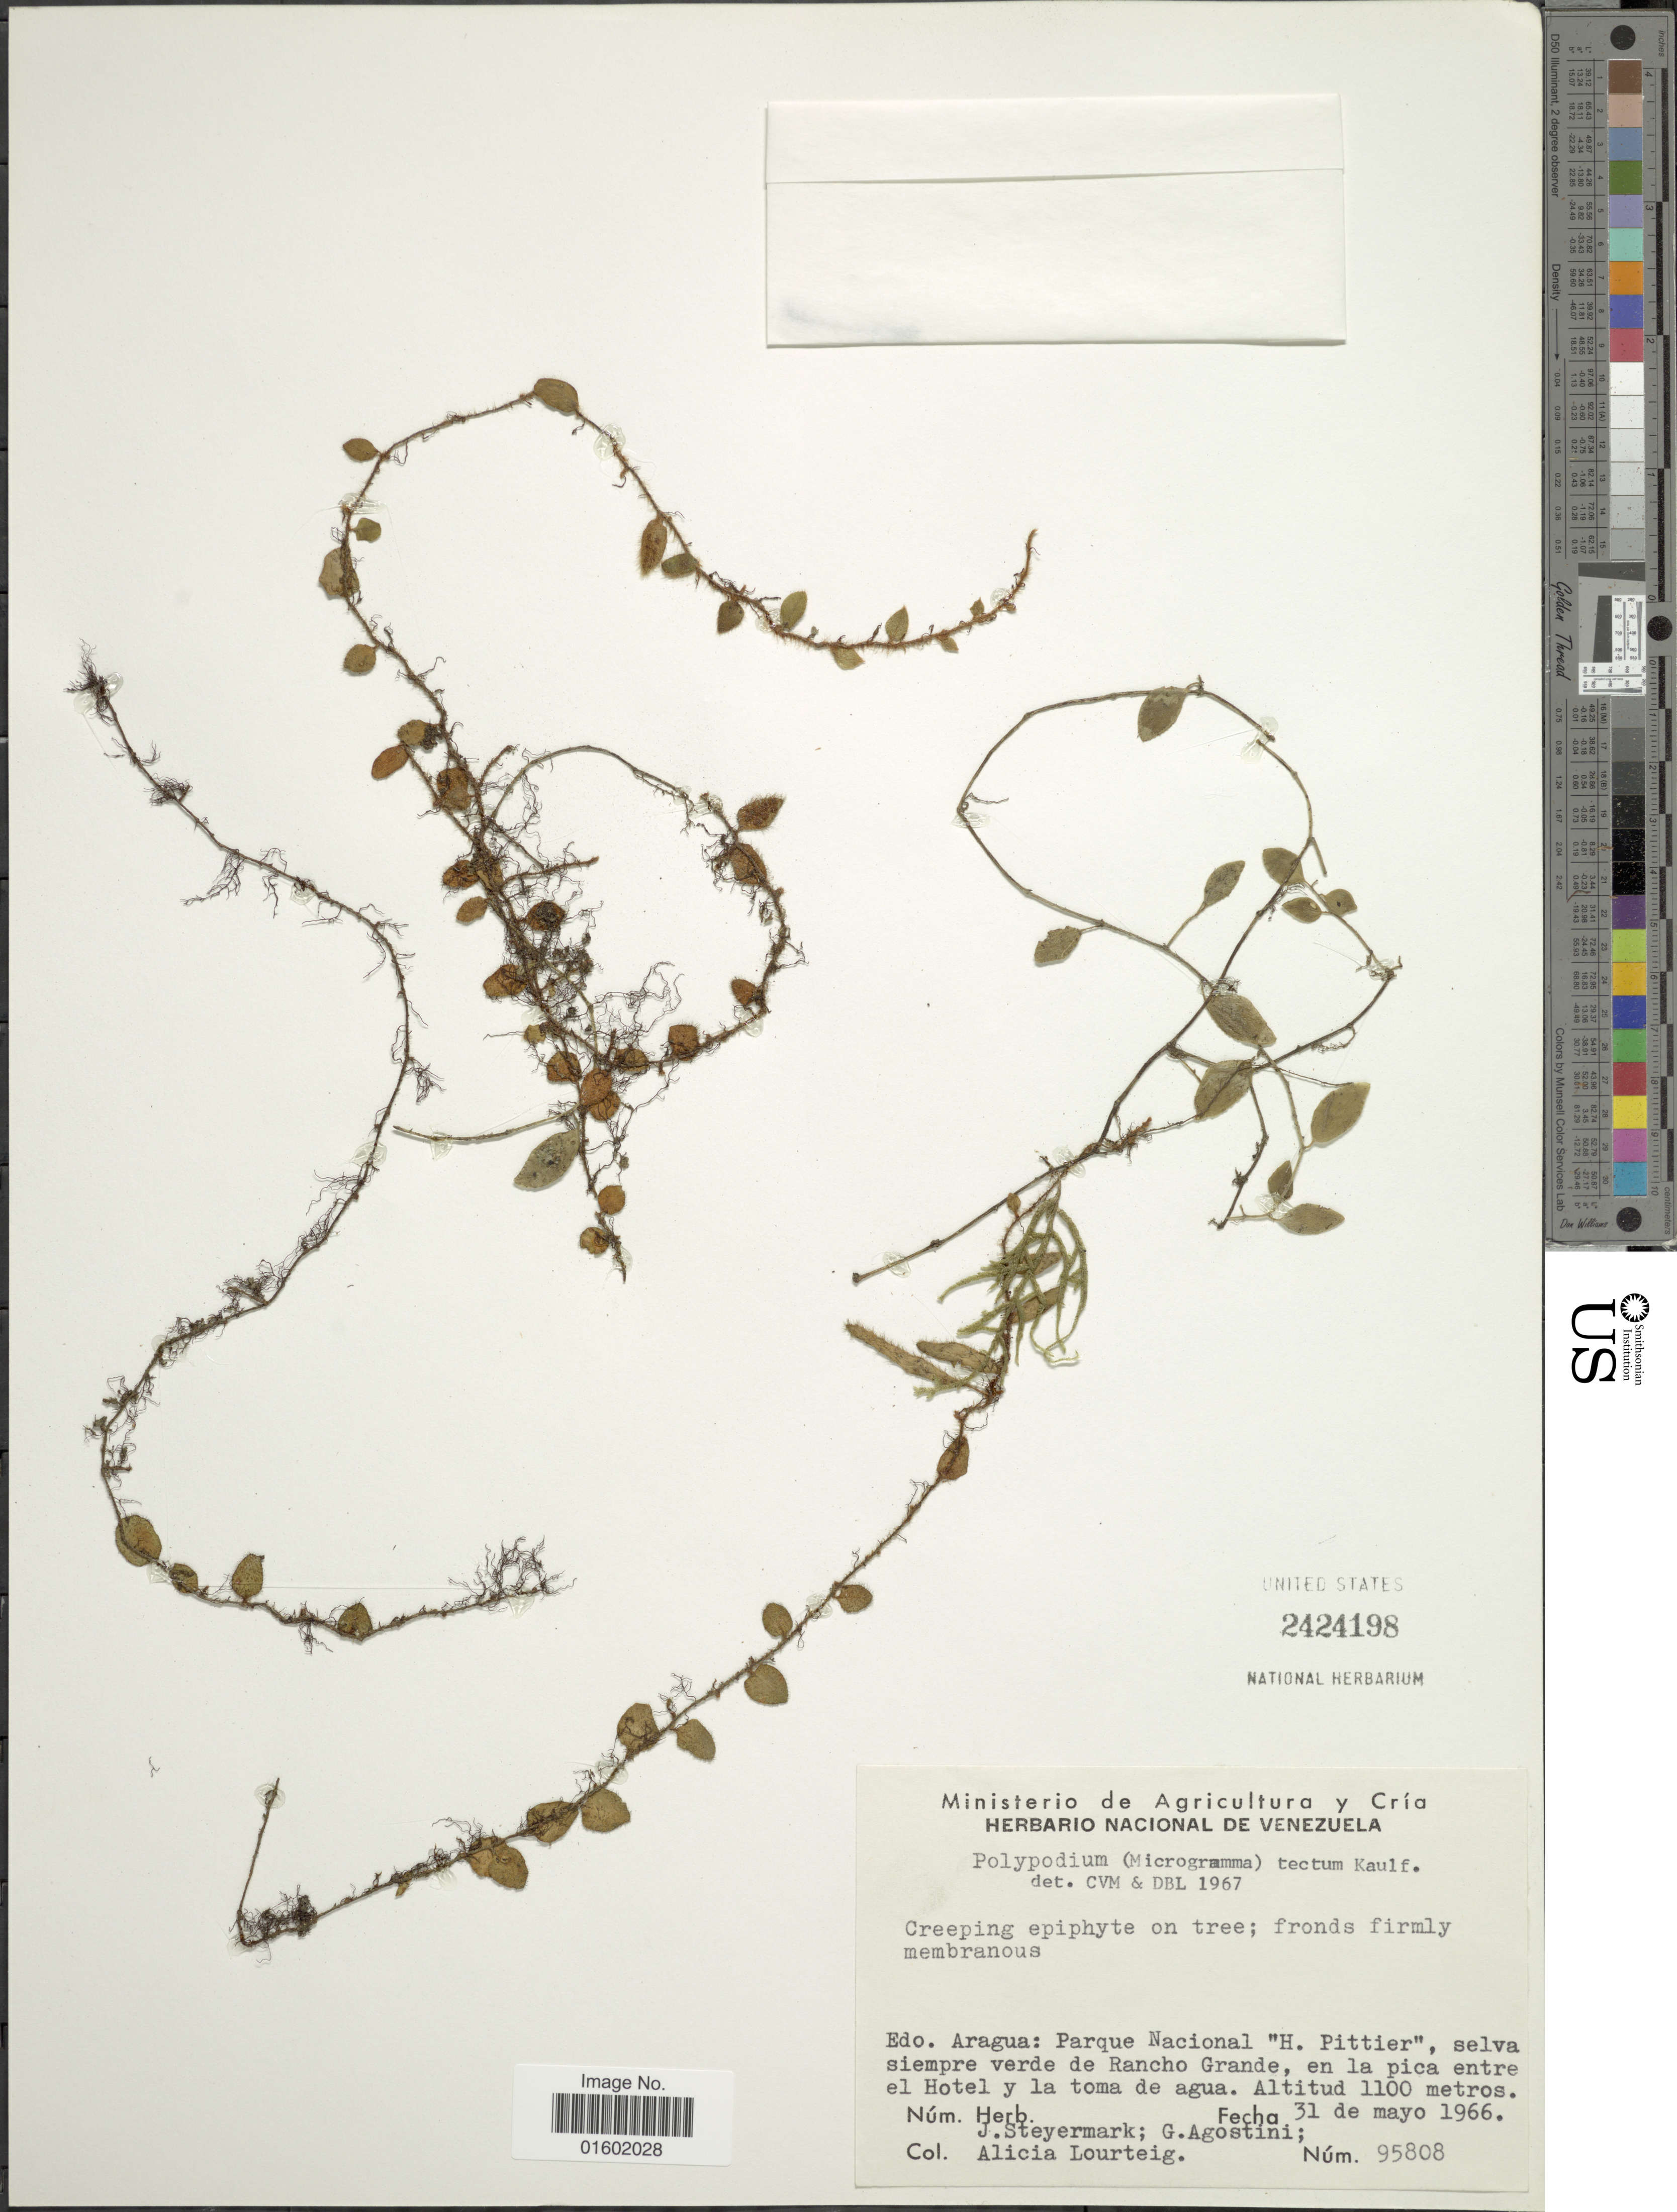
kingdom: Plantae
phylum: Tracheophyta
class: Polypodiopsida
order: Polypodiales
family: Polypodiaceae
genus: Microgramma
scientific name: Microgramma tecta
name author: (Kaulf.) Alston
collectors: J. Steyermark, G. Agostini & A. Lourteig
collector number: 95808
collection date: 1966-05-31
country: Venezuela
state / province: Aragua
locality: Parqu Nacional "H. Pittier", selva siempre verde de Rancho Grande, en la pica entre el Hotel y la toma de agua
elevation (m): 1100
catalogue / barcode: US 2424198